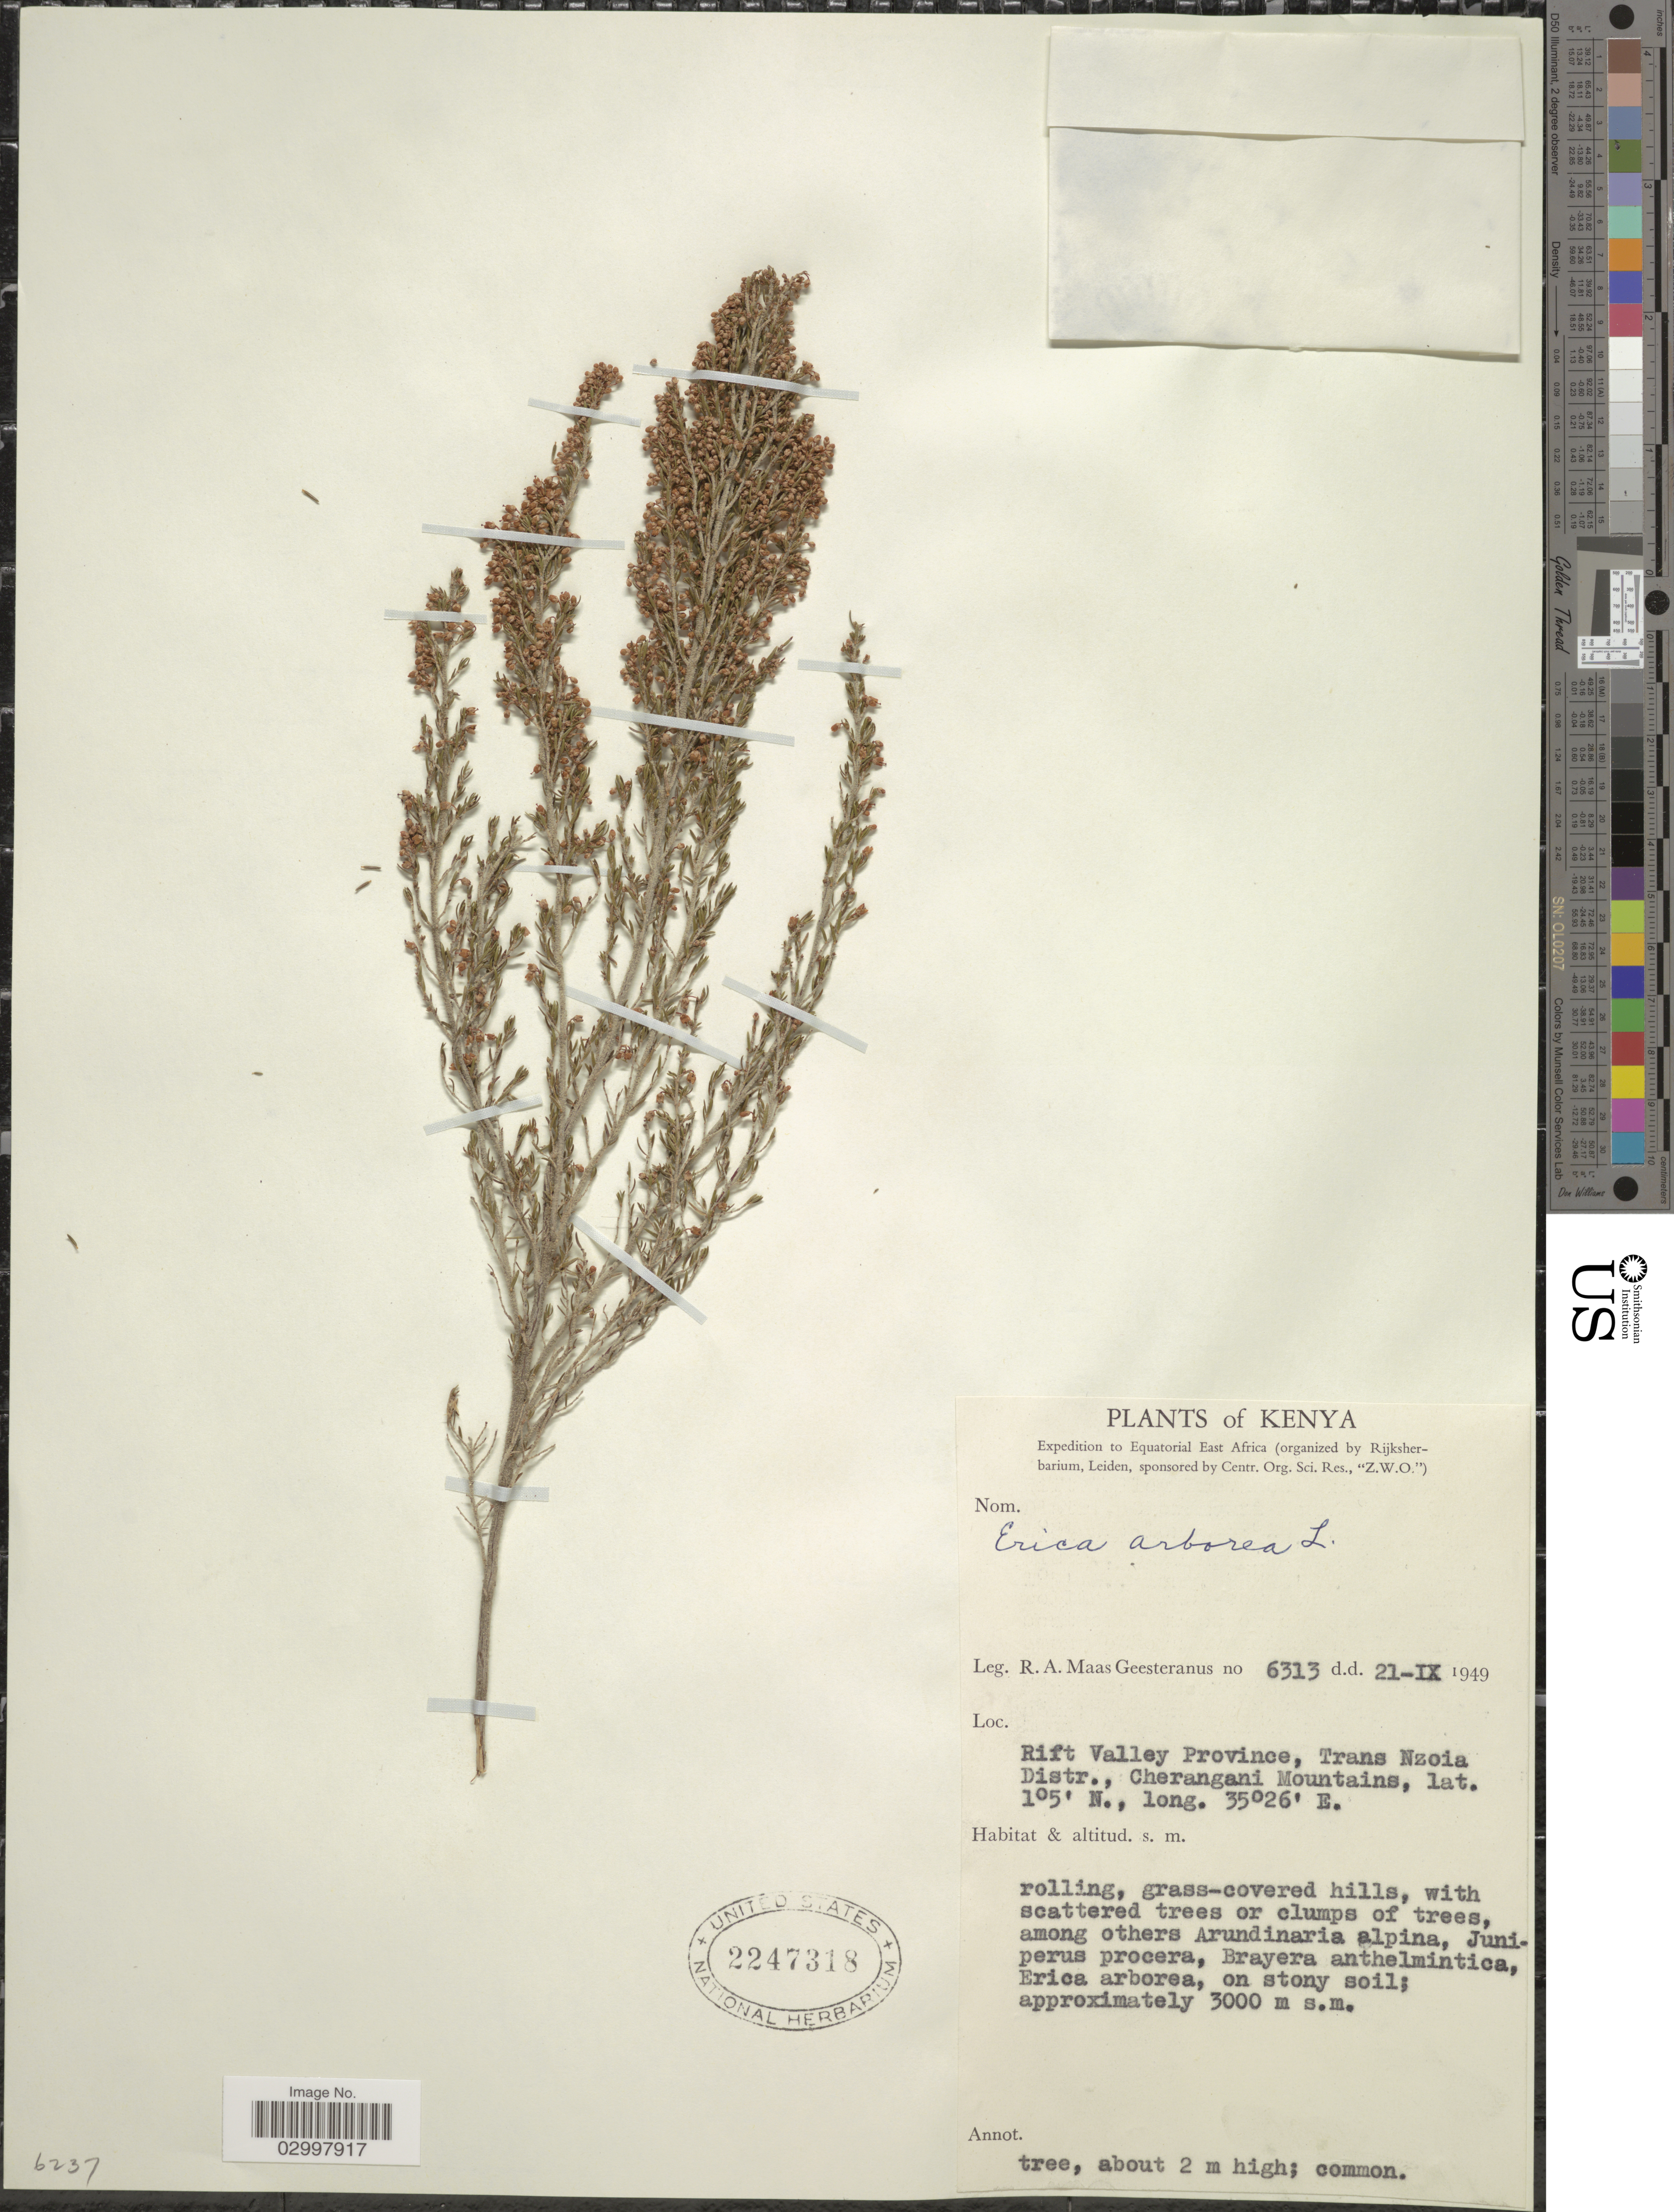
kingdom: Plantae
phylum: Tracheophyta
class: Magnoliopsida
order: Ericales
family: Ericaceae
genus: Erica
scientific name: Erica arborea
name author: L.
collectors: R. A. Maas Geesteranus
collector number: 6313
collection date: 1949-09-21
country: Kenya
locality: Equatorial East Africa. Rift Valley Province, Trans Nzoia Distr., Cherangani Mountains.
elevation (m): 3000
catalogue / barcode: US 2247318